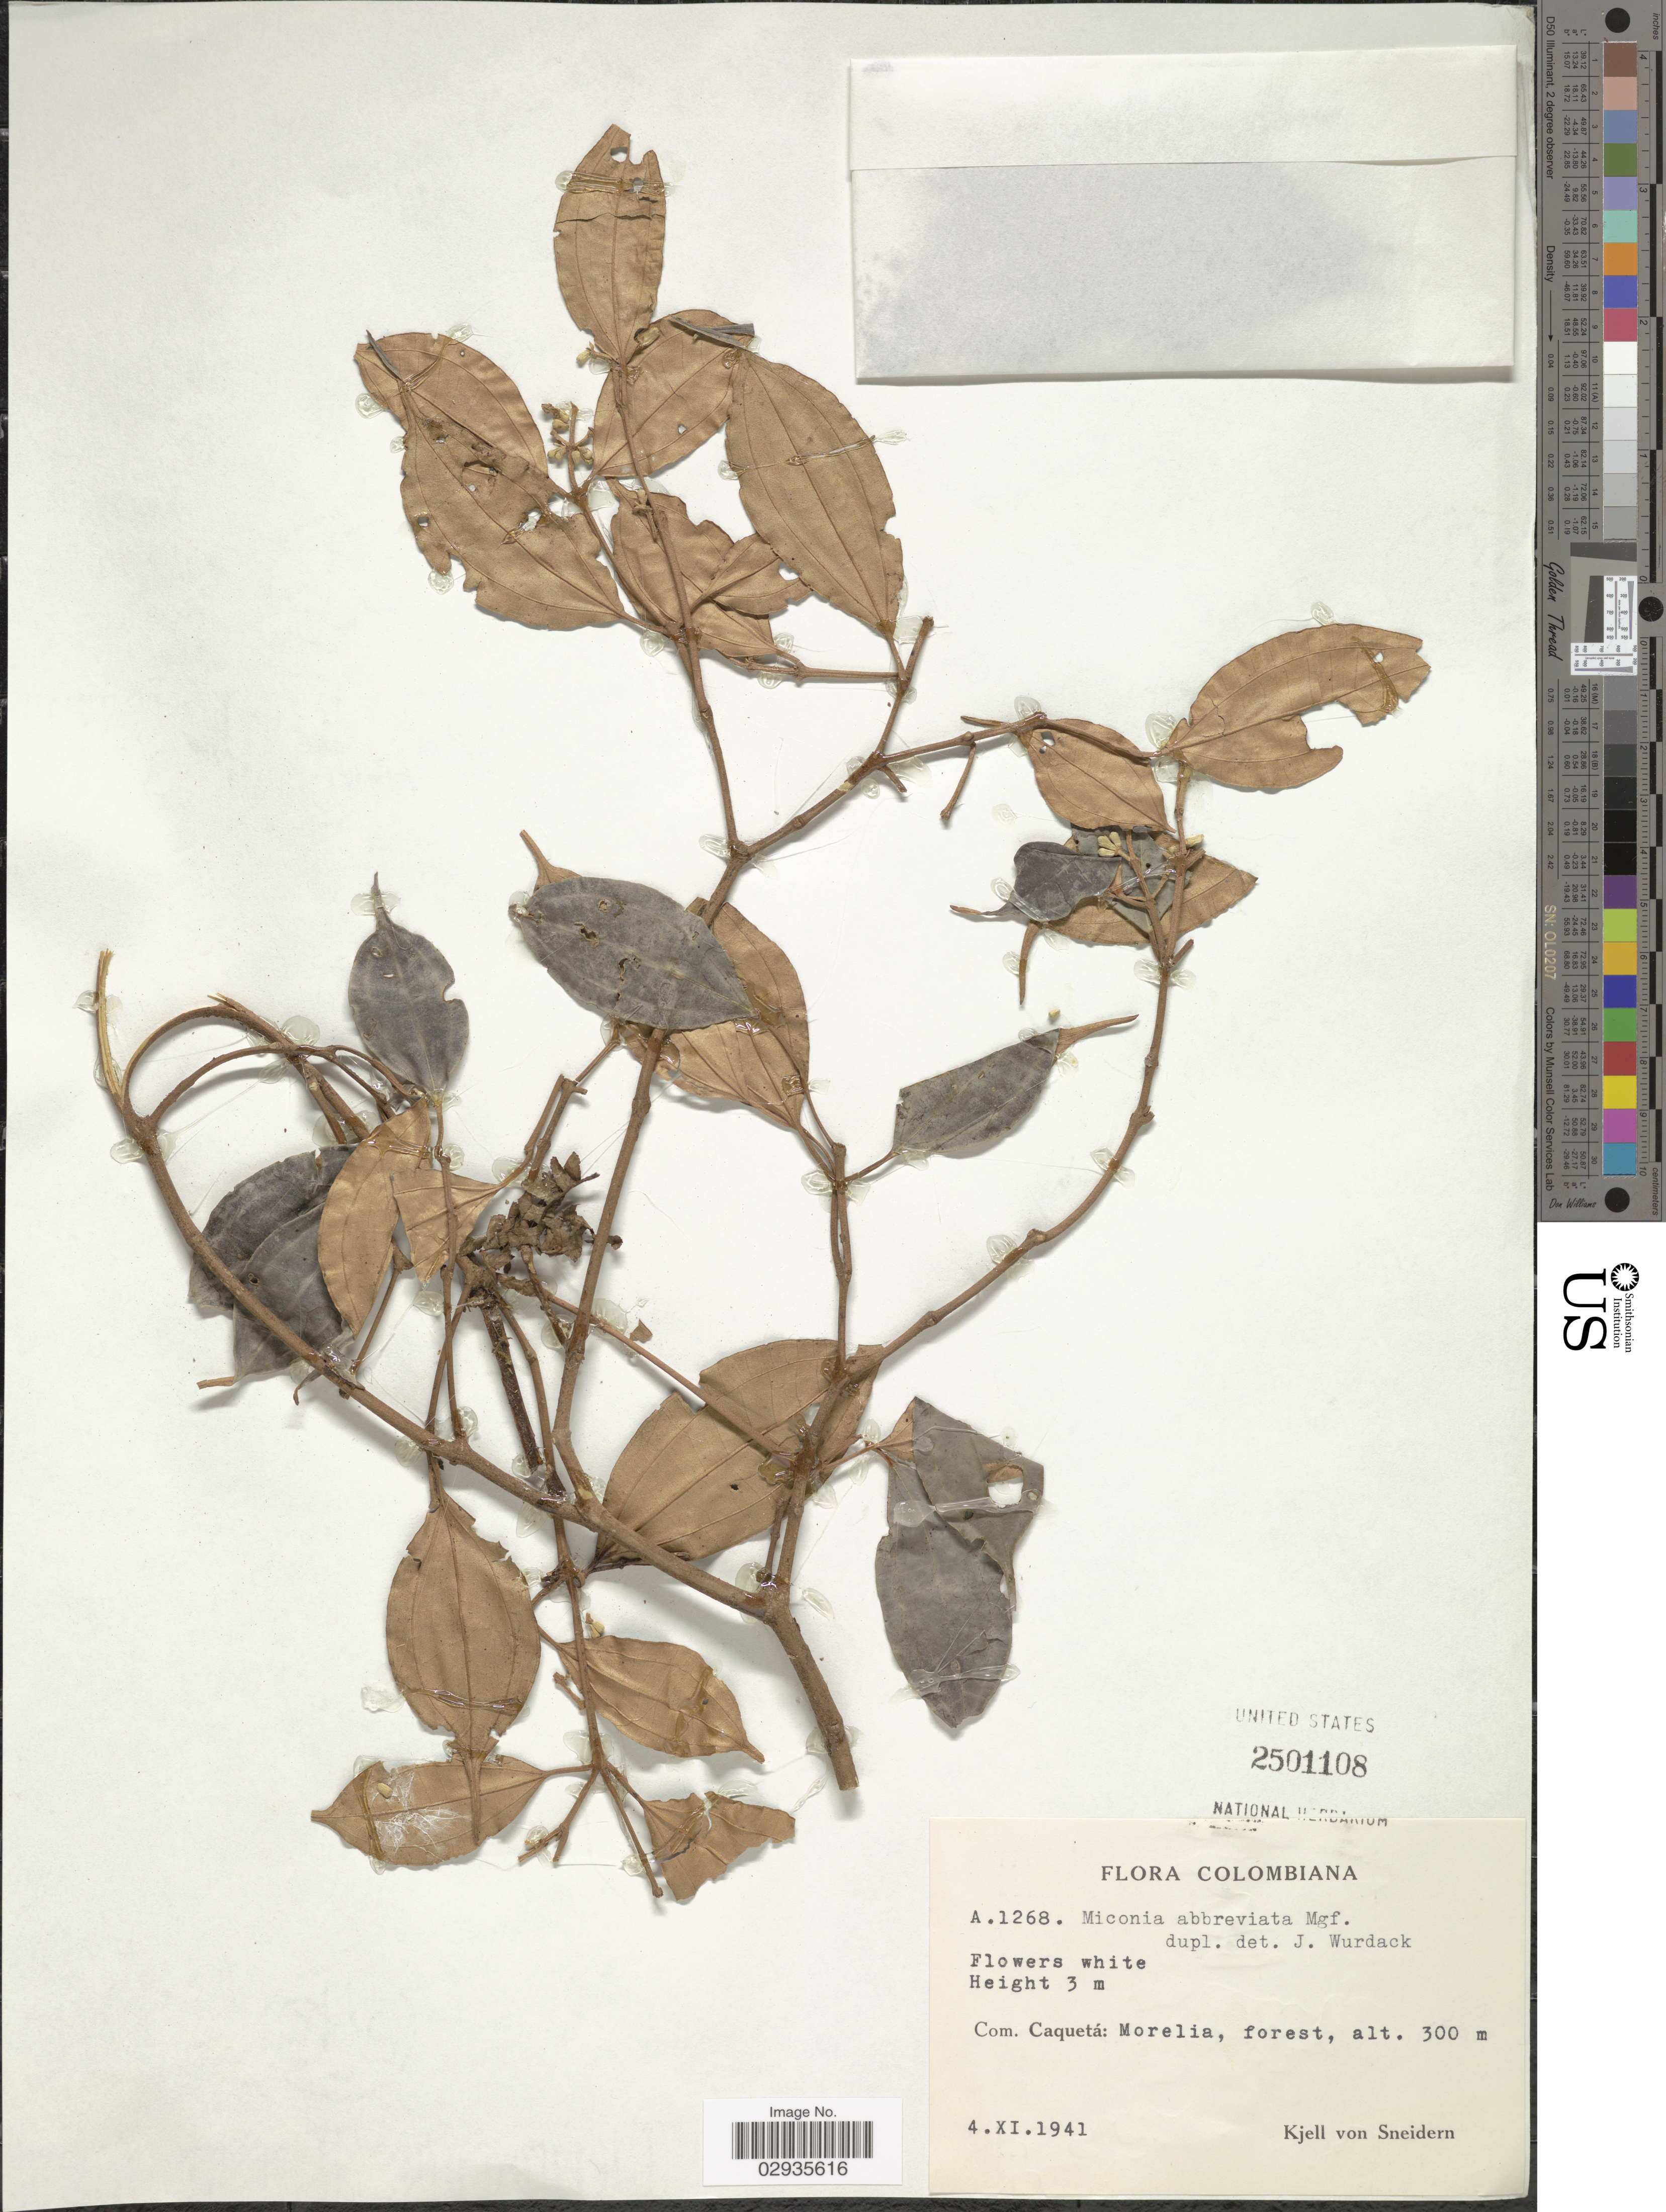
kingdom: Plantae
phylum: Tracheophyta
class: Magnoliopsida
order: Myrtales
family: Melastomataceae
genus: Miconia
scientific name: Miconia abbreviata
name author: Markgr.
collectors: K. von Sneidern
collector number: A1268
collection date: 1941-11-04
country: Colombia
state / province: Caquetá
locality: Com. Caquetá: Morelia.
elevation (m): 300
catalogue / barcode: US 2501108